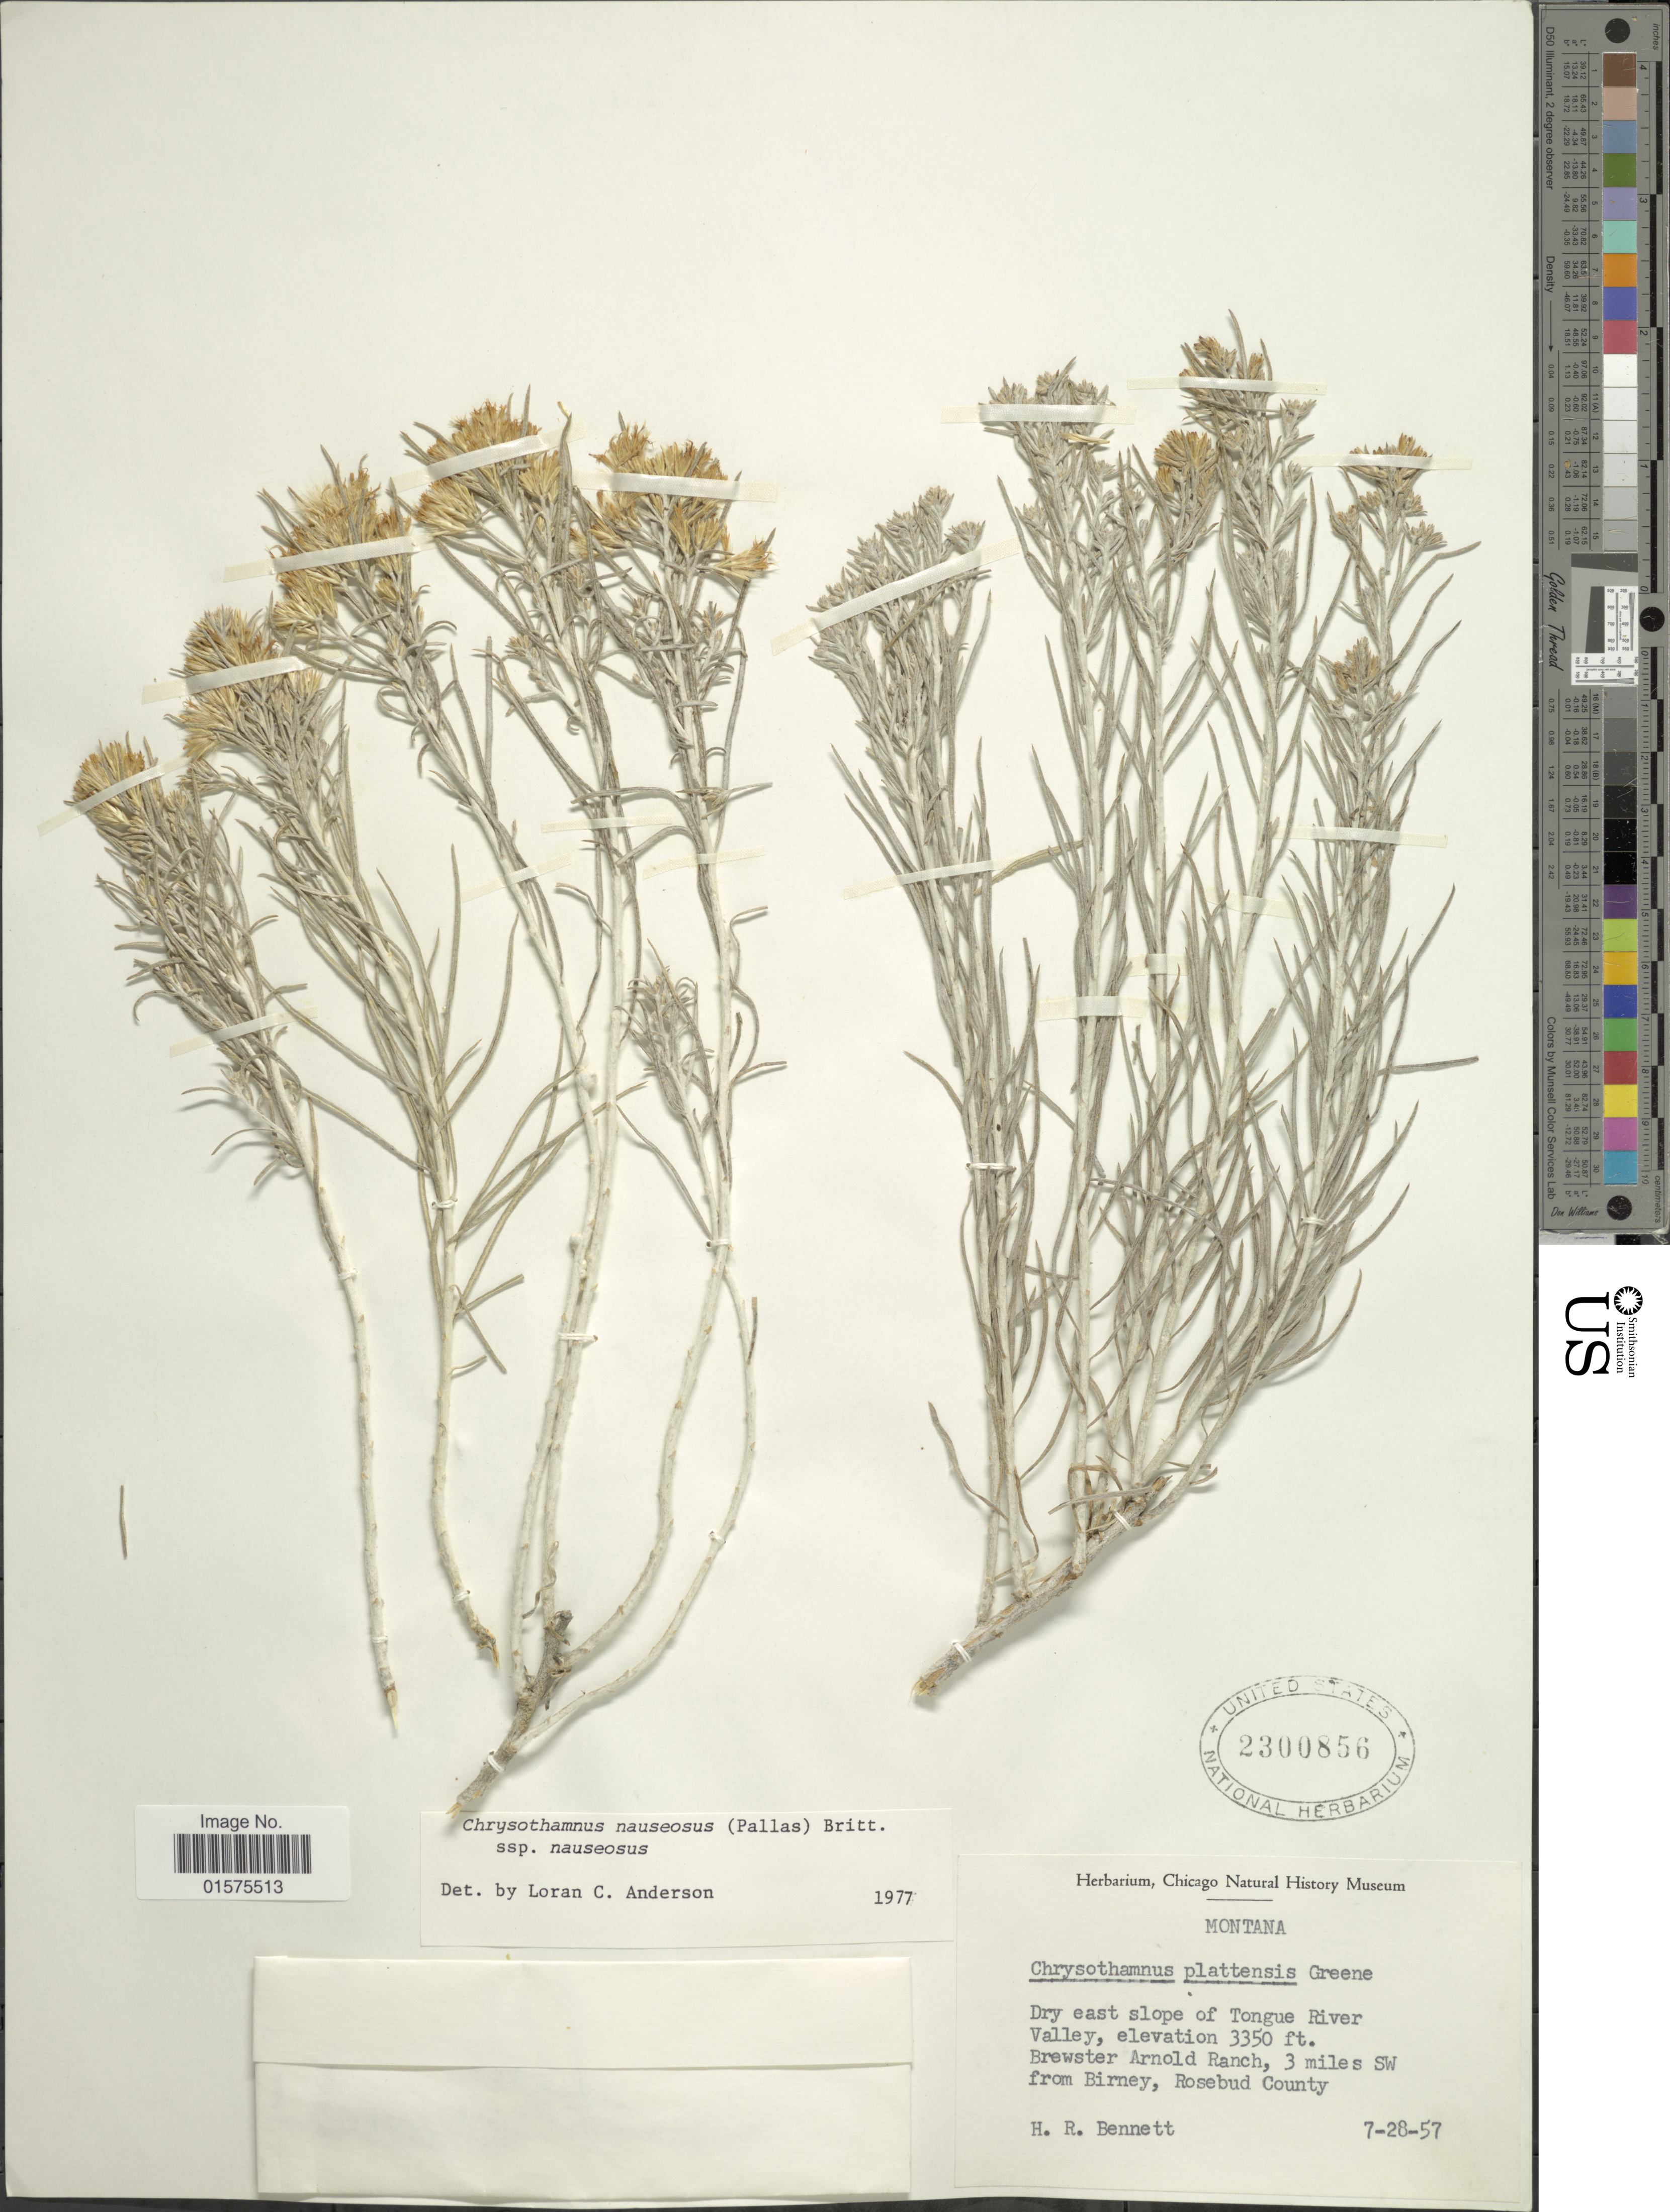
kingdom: Plantae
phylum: Tracheophyta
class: Magnoliopsida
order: Asterales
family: Asteraceae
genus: Ericameria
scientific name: Ericameria nauseosa var. nauseosa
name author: (Pall. ex Pursh) G.L. Nesom & G.I. Baird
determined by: Urbatsch, Lowell E., Curator (LSU), Louisiana State University (UNITED STATES)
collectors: H. R. Bennett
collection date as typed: Transcribed d/m/y: 28/7/57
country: United States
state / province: Montana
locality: Tonque River Valley, Brewster Arnold Ranch, 3 miles SW from Birney, Rosebud County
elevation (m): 1021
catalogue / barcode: US 2300856